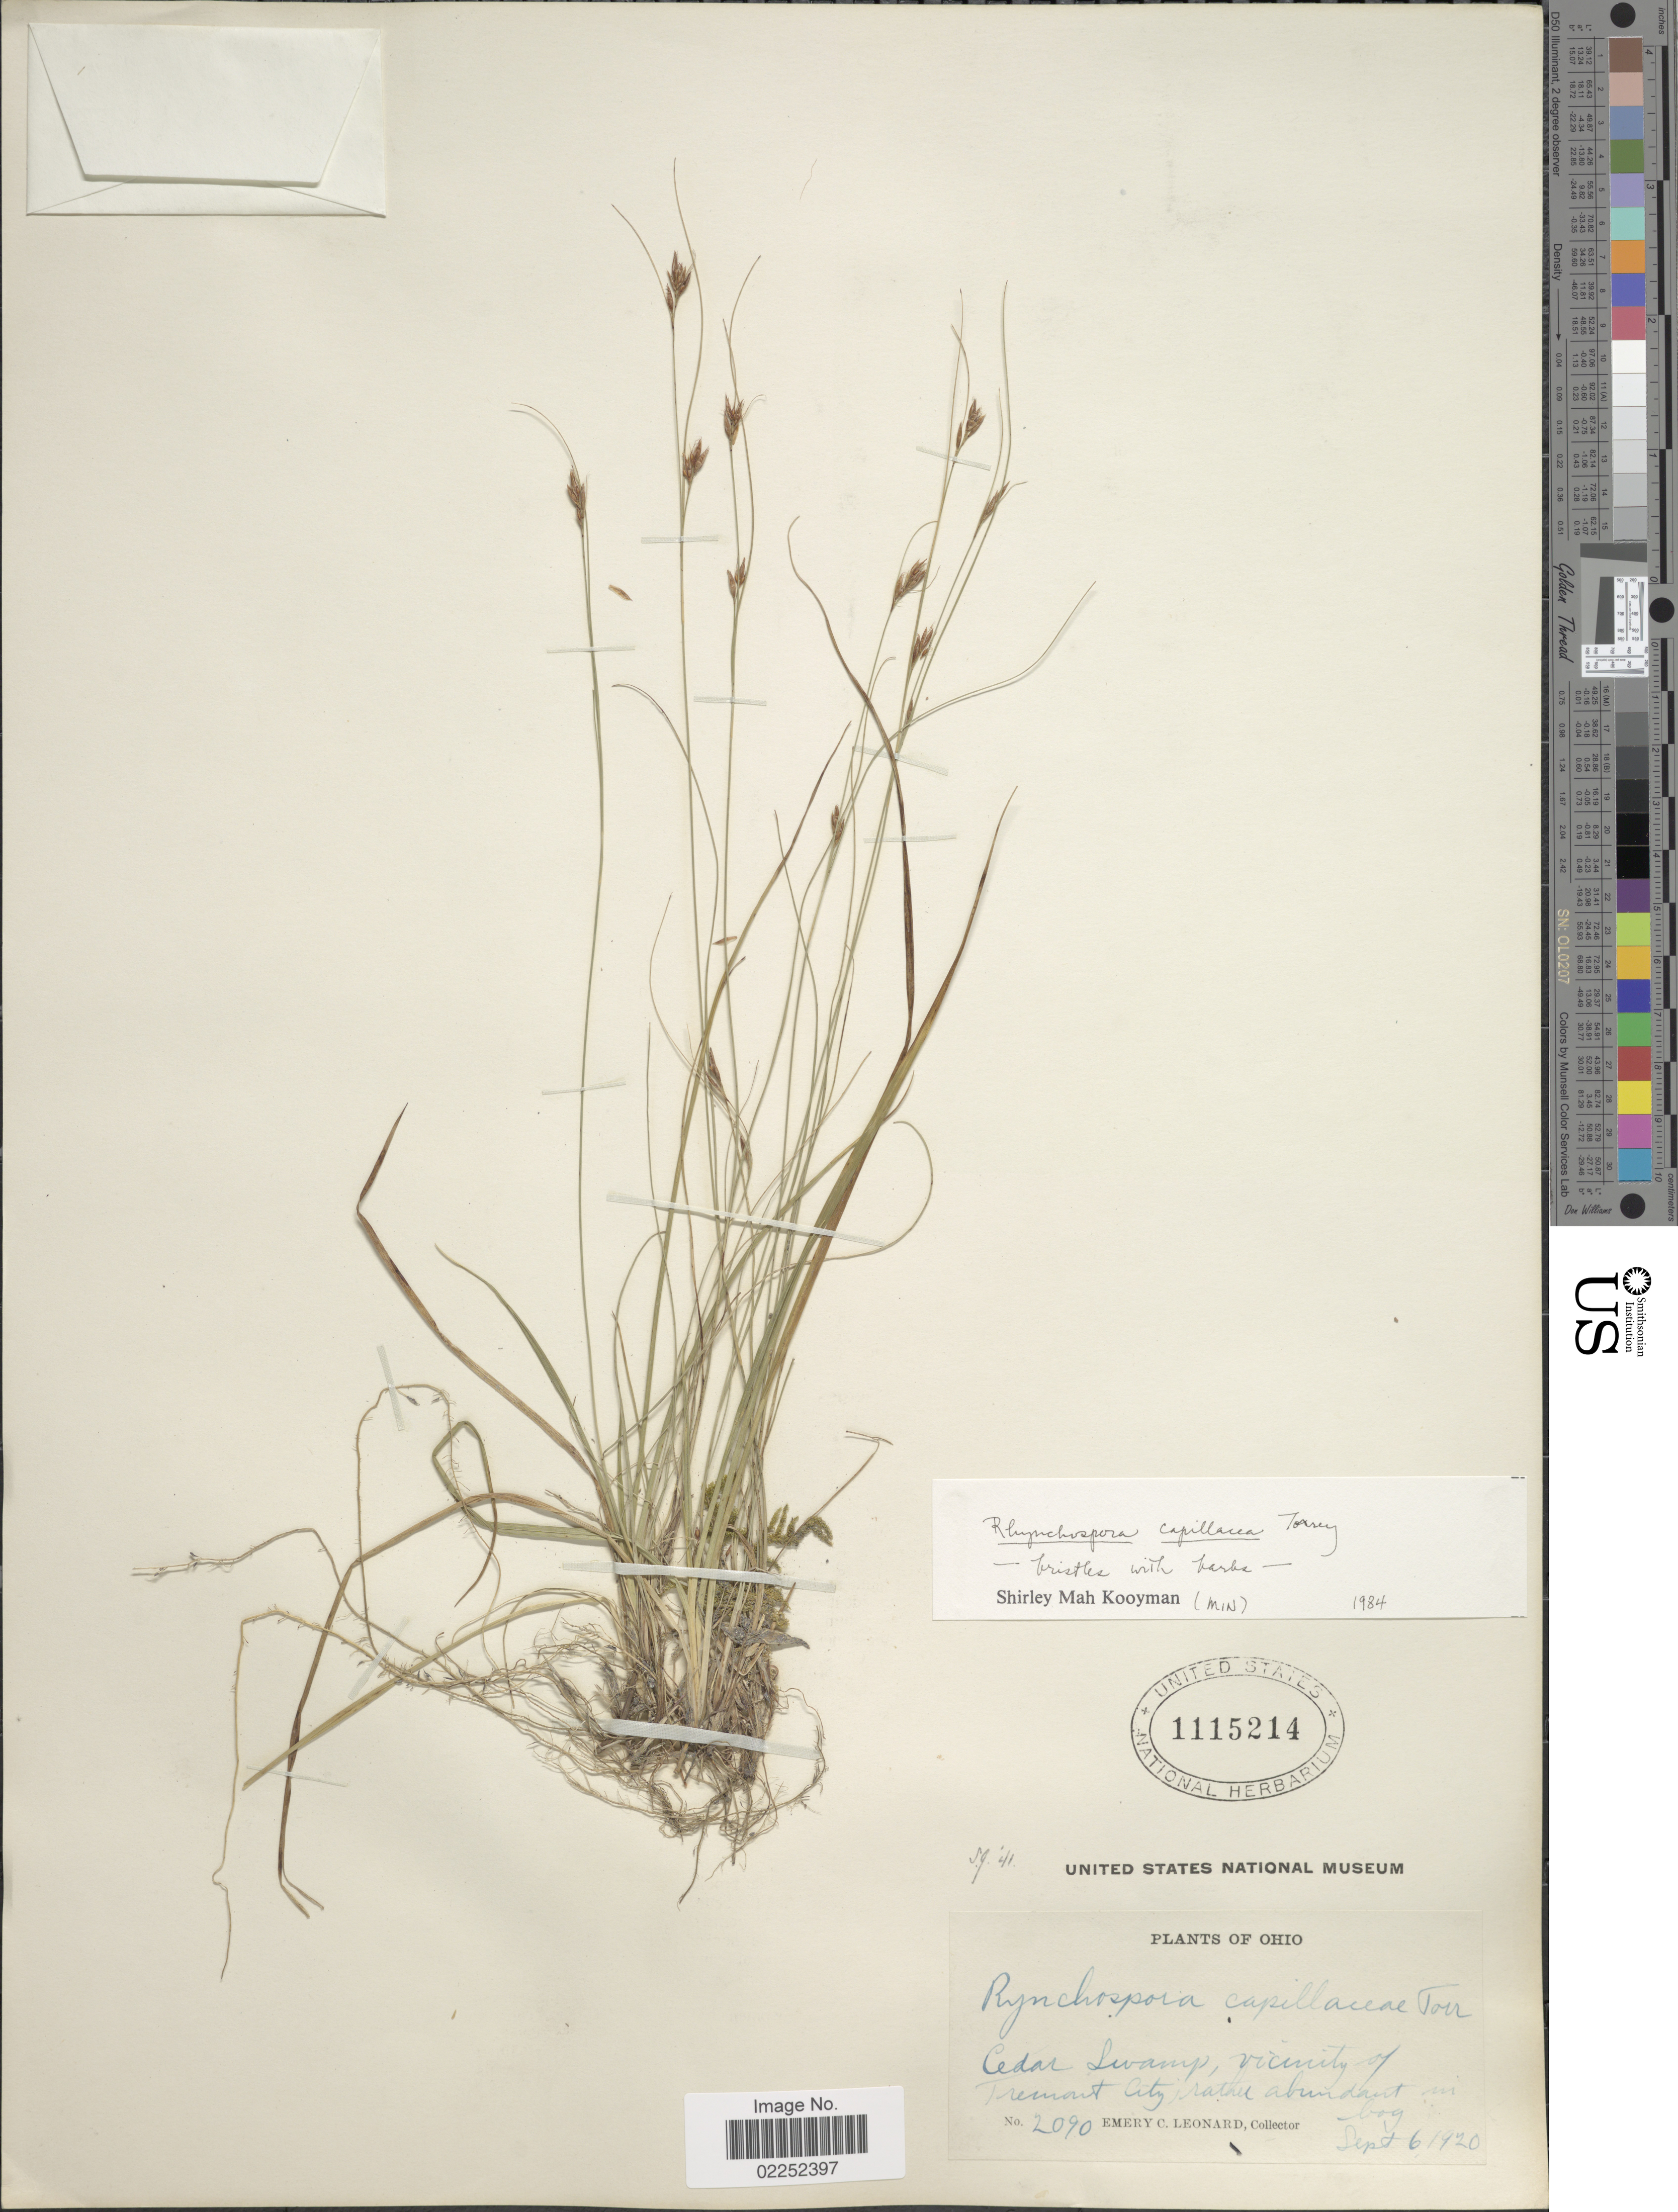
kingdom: Plantae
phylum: Tracheophyta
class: Liliopsida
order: Poales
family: Cyperaceae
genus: Rhynchospora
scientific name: Rhynchospora capillacea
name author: Torr.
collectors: E. C. Leonard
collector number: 2090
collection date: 1920-09-06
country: United States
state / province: Ohio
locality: Cedar Swamp, vicinity of Tremont City rather abundant in bog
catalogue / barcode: US 1115214